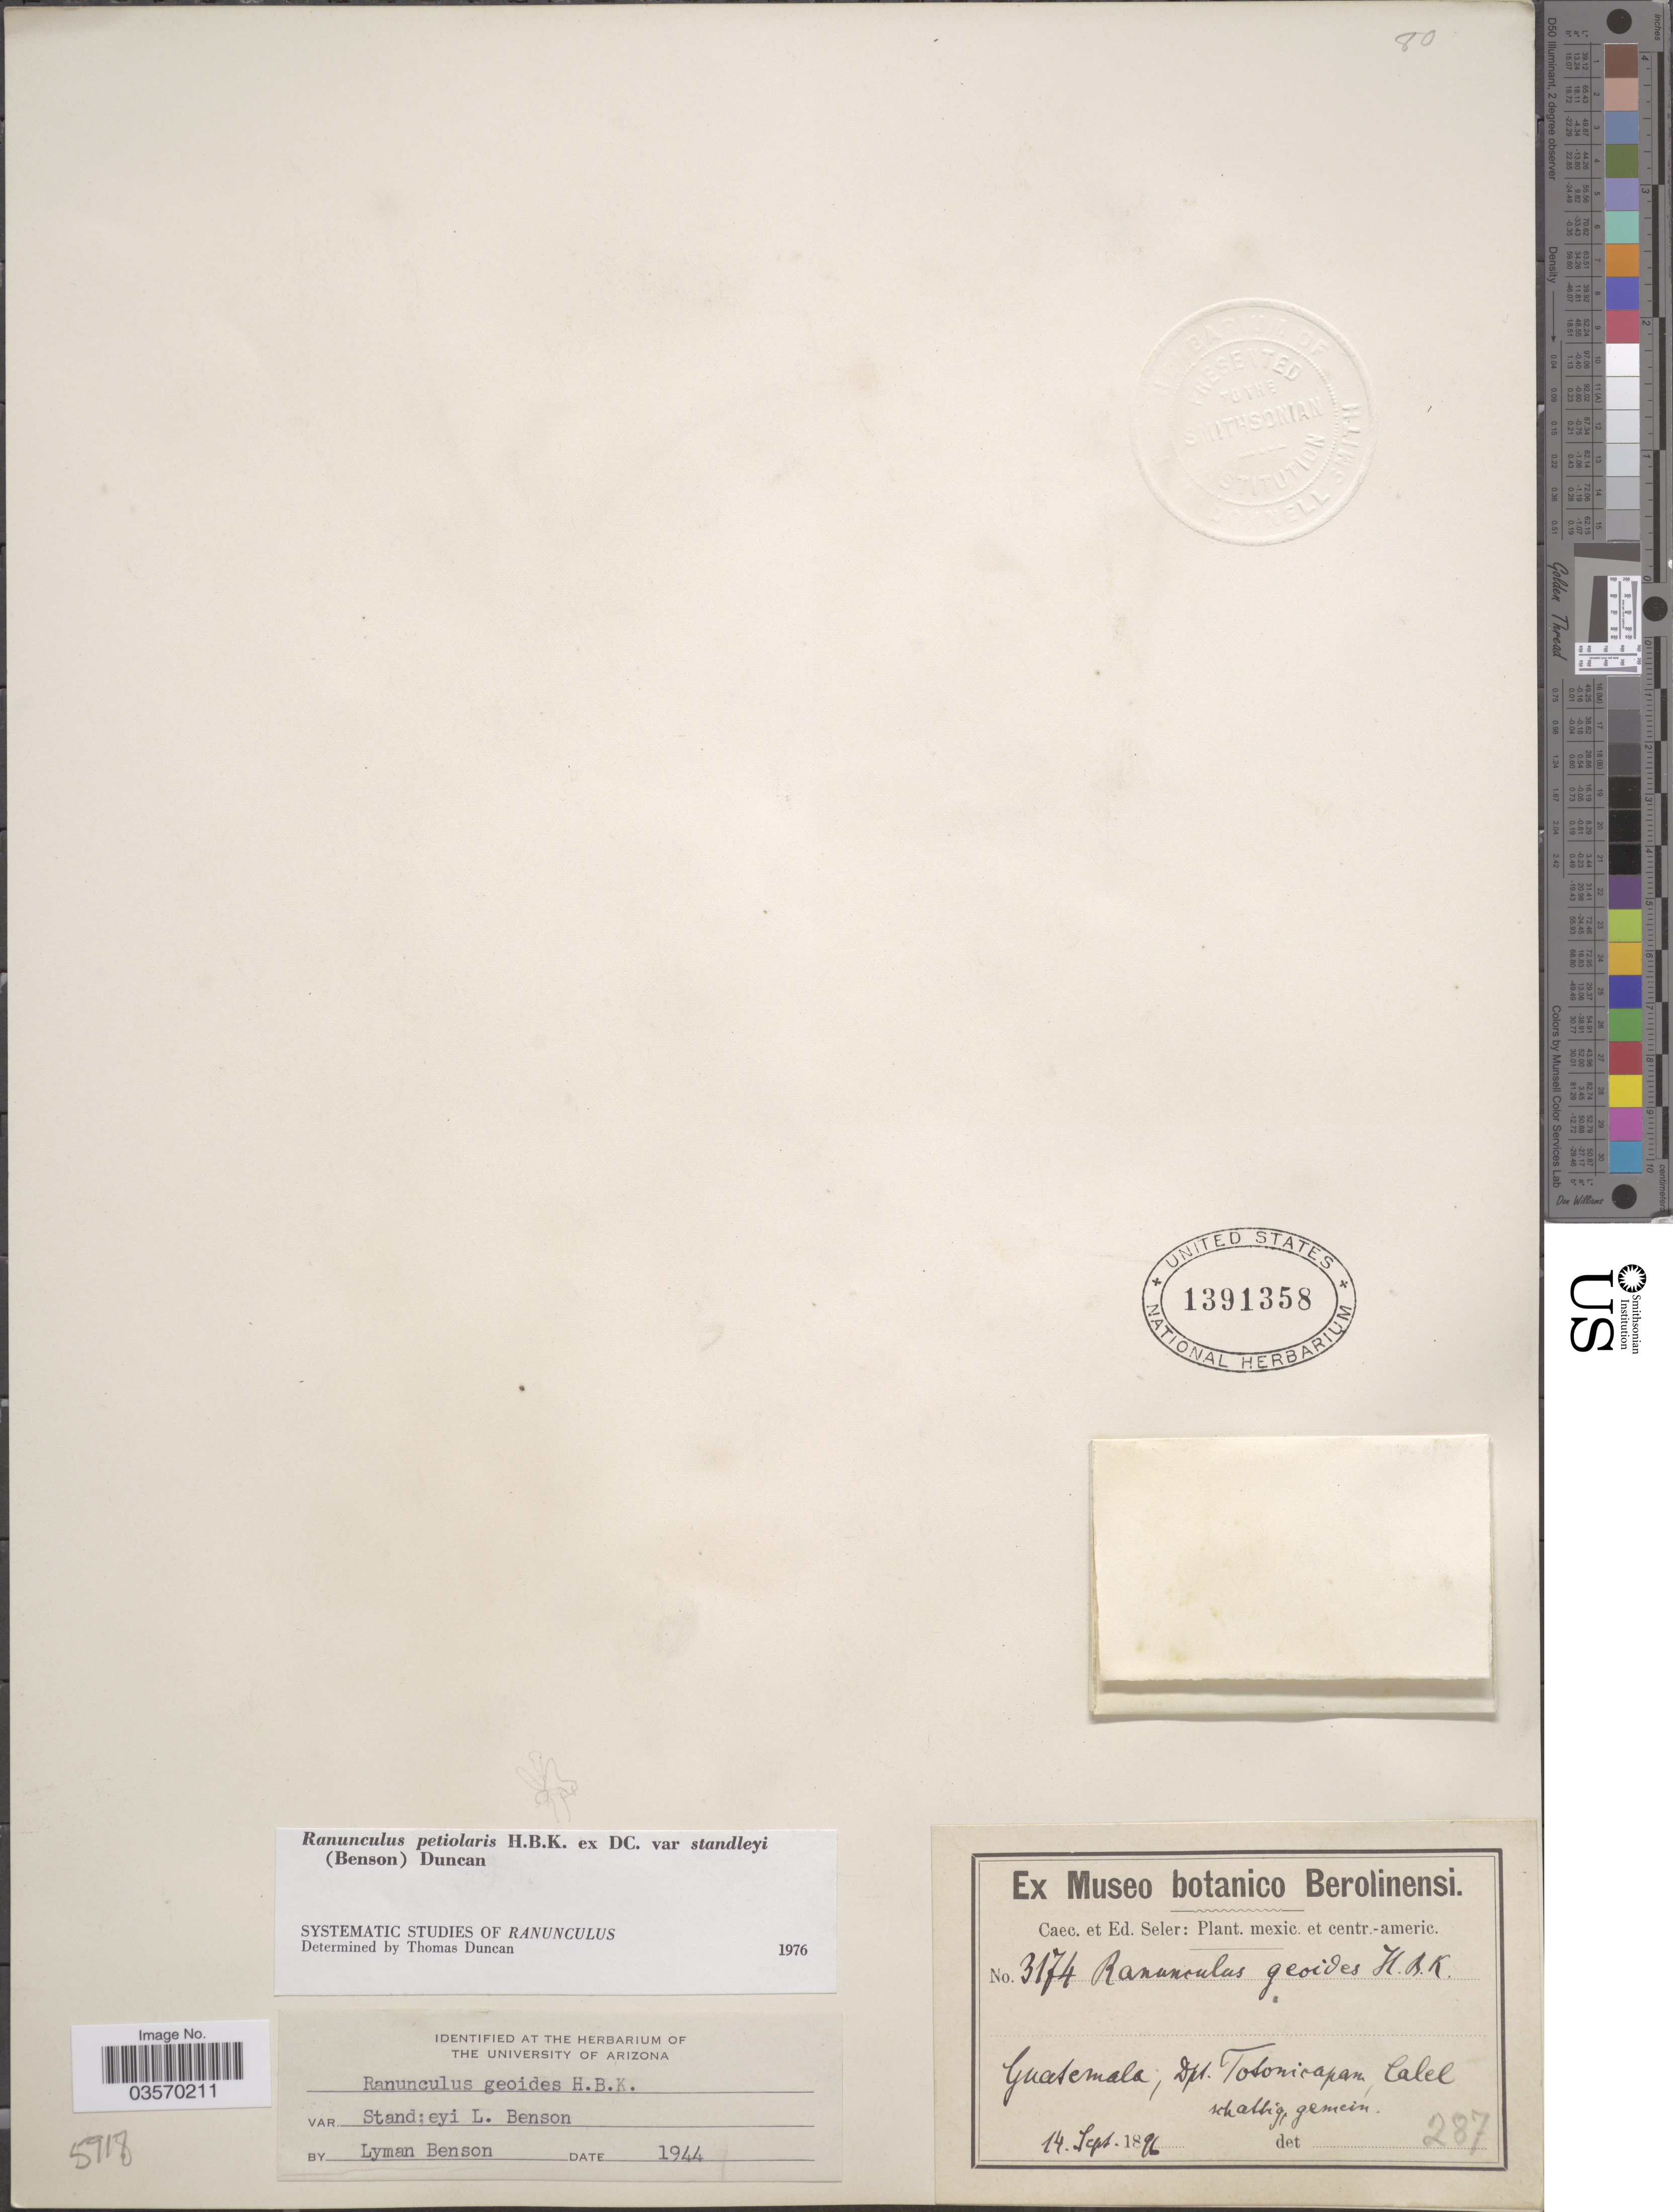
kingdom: Plantae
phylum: Tracheophyta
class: Magnoliopsida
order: Ranunculales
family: Ranunculaceae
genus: Ranunculus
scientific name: Ranunculus petiolaris var. standleyi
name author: (L.D. Benson) T. Duncan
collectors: ex Caec. et Ed Seler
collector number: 3174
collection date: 1896-09-14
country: Guatemala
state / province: Totonicapan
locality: Dpt. Totonicapan, Calel.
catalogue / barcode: US 1391358